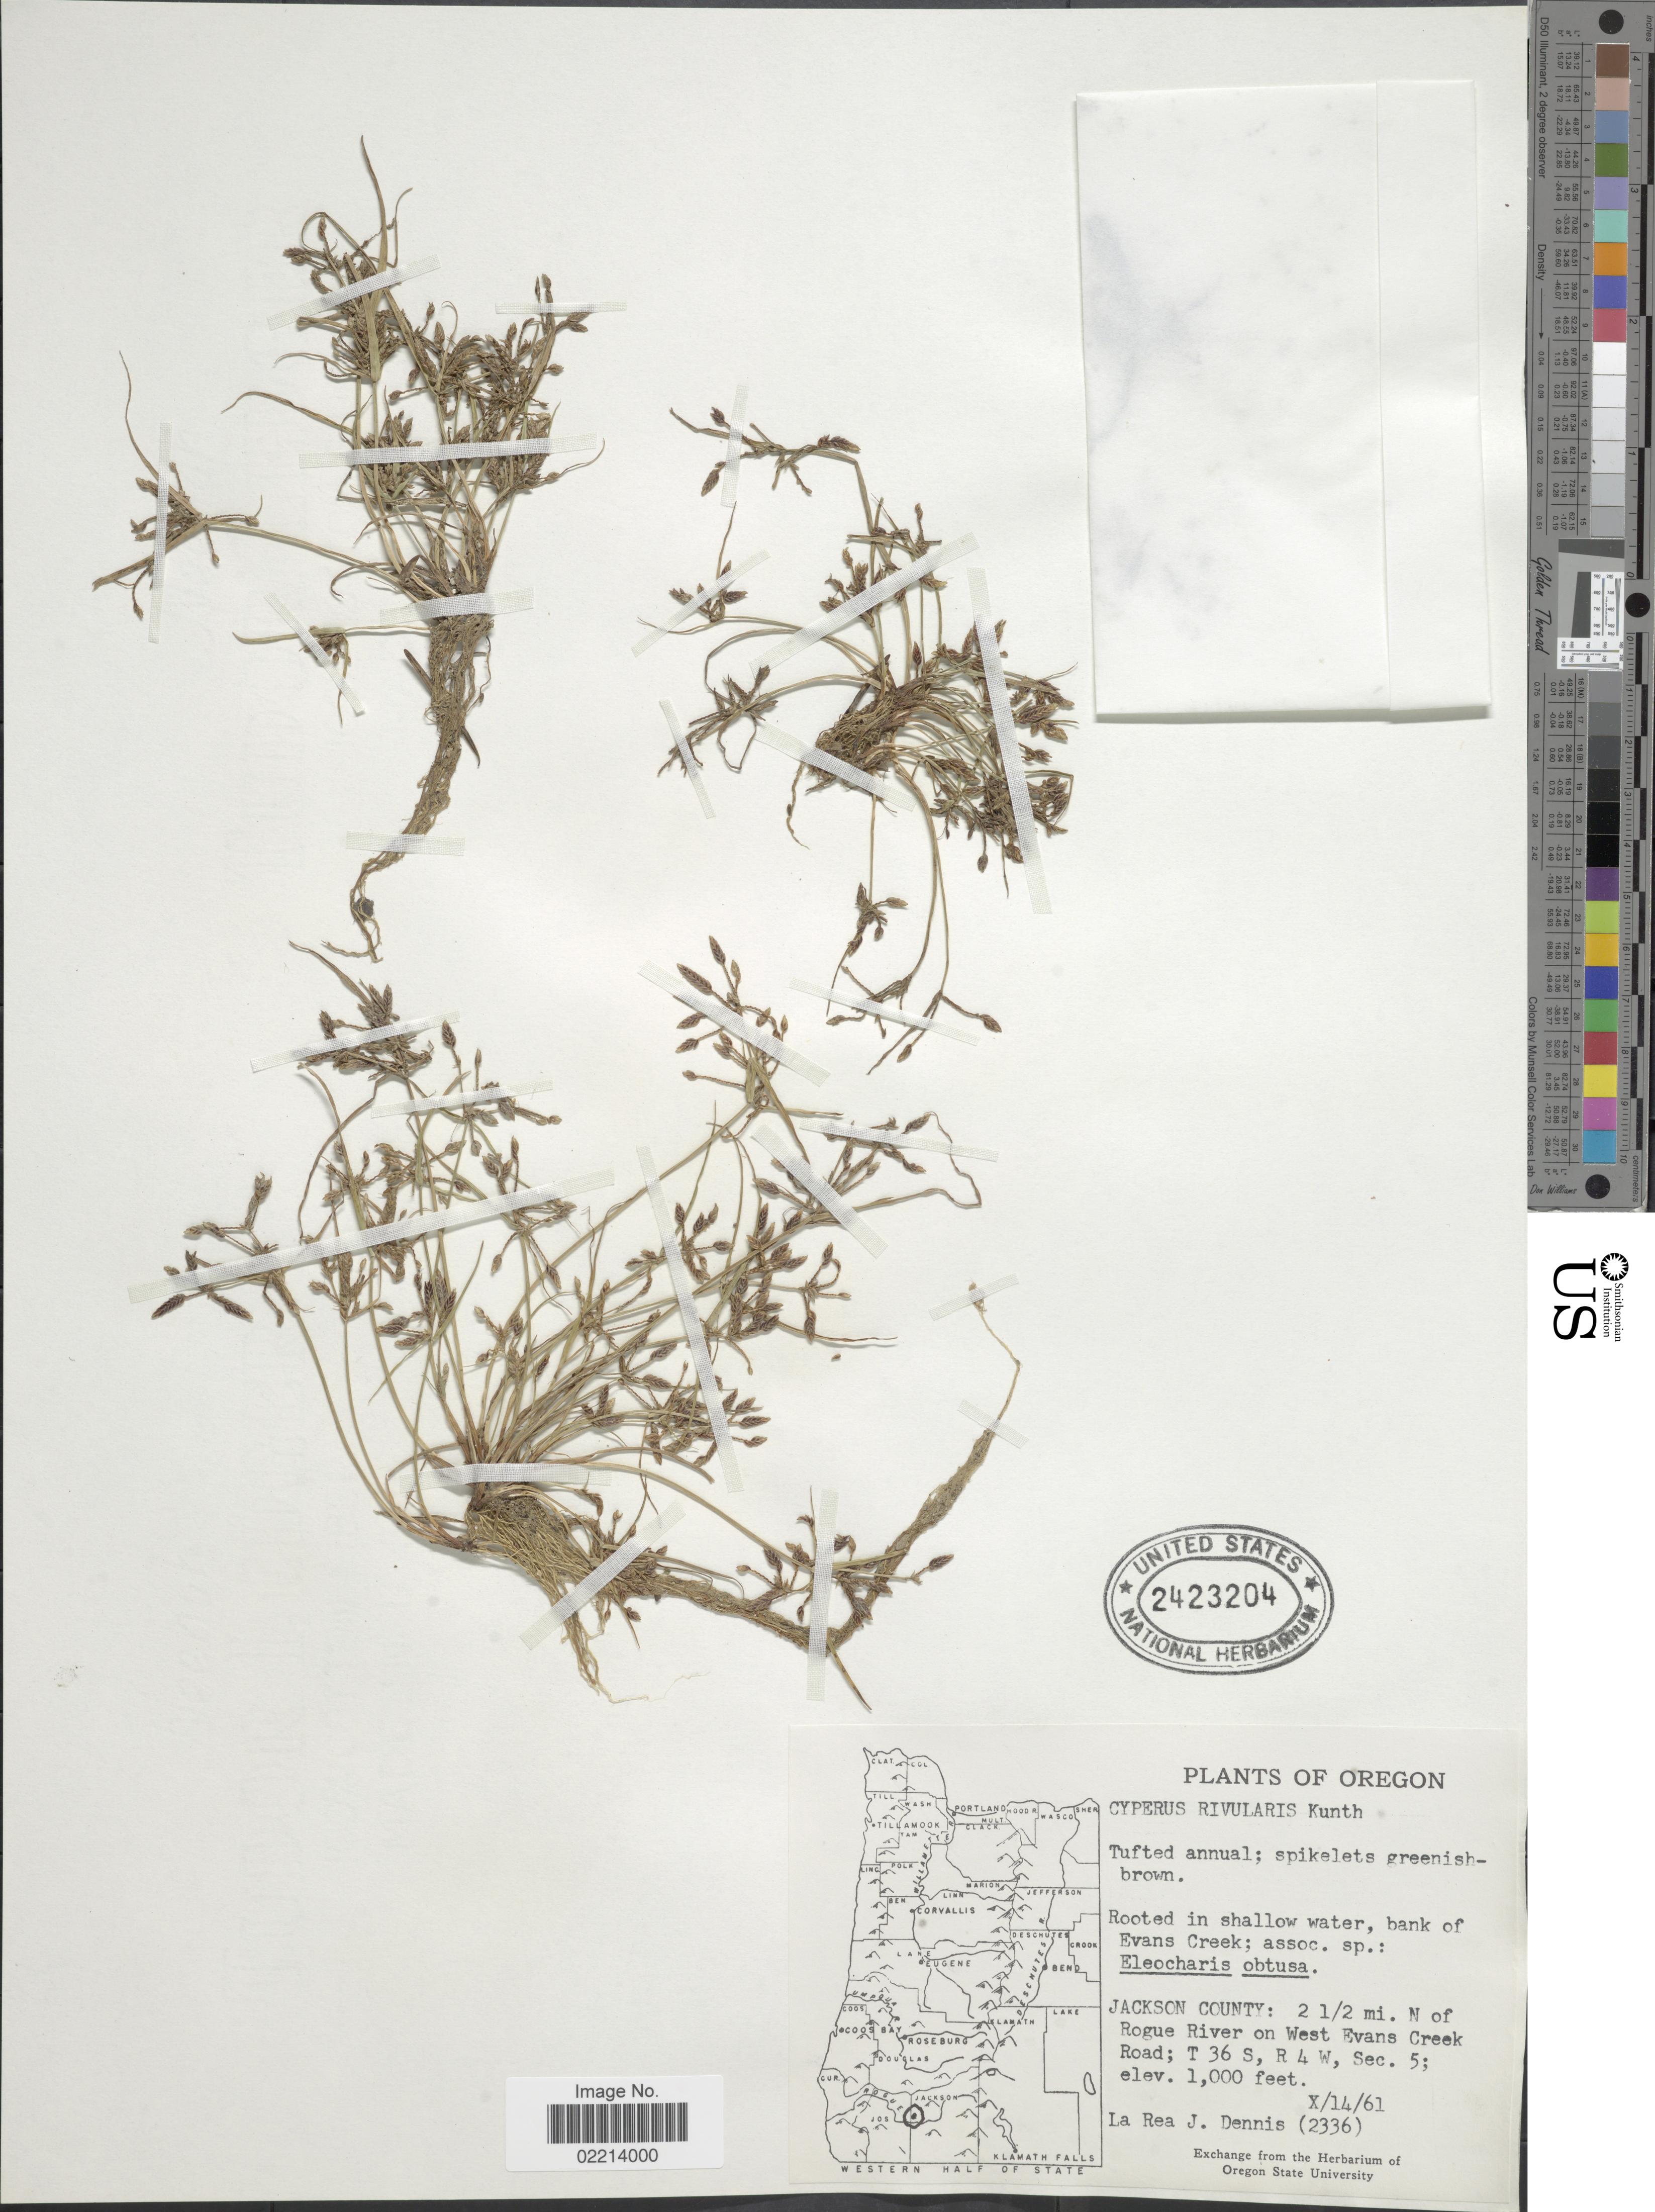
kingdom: Plantae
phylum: Tracheophyta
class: Liliopsida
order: Poales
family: Cyperaceae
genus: Cyperus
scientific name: Cyperus bipartitus Torr.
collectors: L. Dennis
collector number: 2336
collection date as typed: Transcribed d/m/y: 14/10/61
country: United States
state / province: Oregon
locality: Jackson County: 2 1/2 mi. N of Rogue River on West Evans Creek Road; T 36 S, R 4 W, Sec. 5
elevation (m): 305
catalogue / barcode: US 2423204